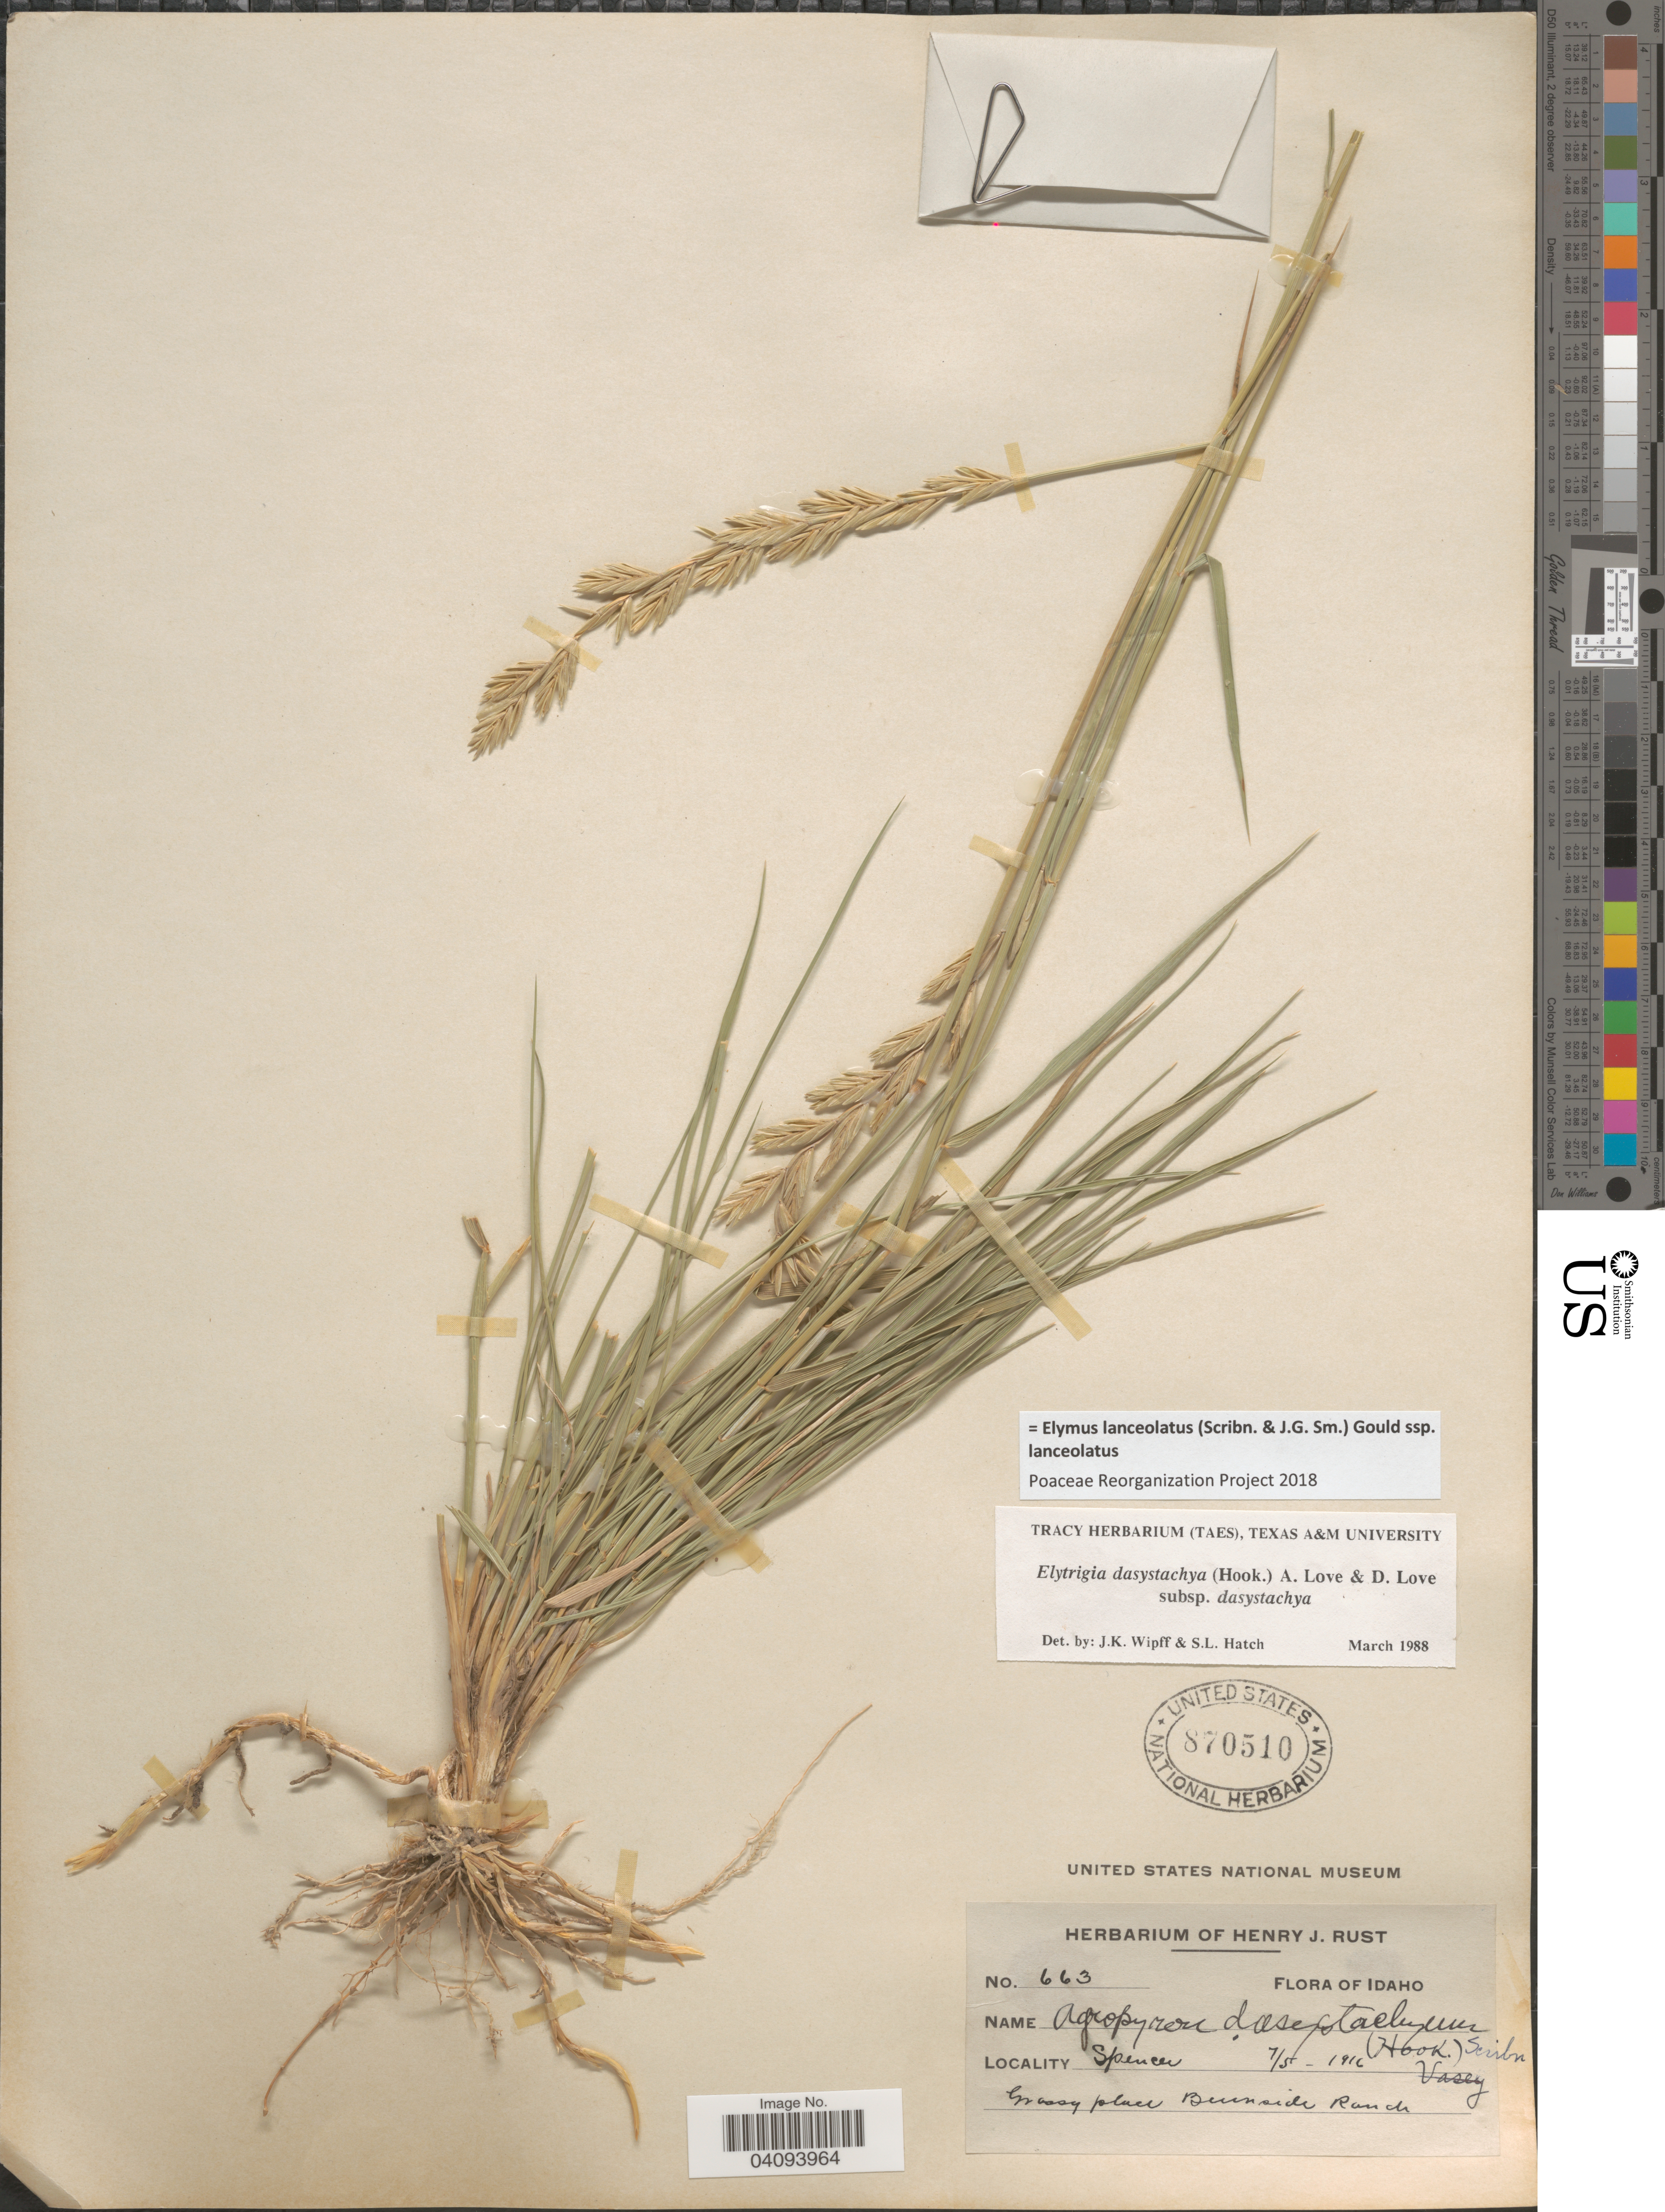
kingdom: Plantae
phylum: Tracheophyta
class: Liliopsida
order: Poales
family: Poaceae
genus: Elymus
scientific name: Elymus lanceolatus subsp. lanceolatus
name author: (Scribn. & J.G. Sm.) Gould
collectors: ex herb. Henry J. Rust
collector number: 663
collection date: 1916-07-05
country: United States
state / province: Idaho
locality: Spencer. Burnside Ranch.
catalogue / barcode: US 870510